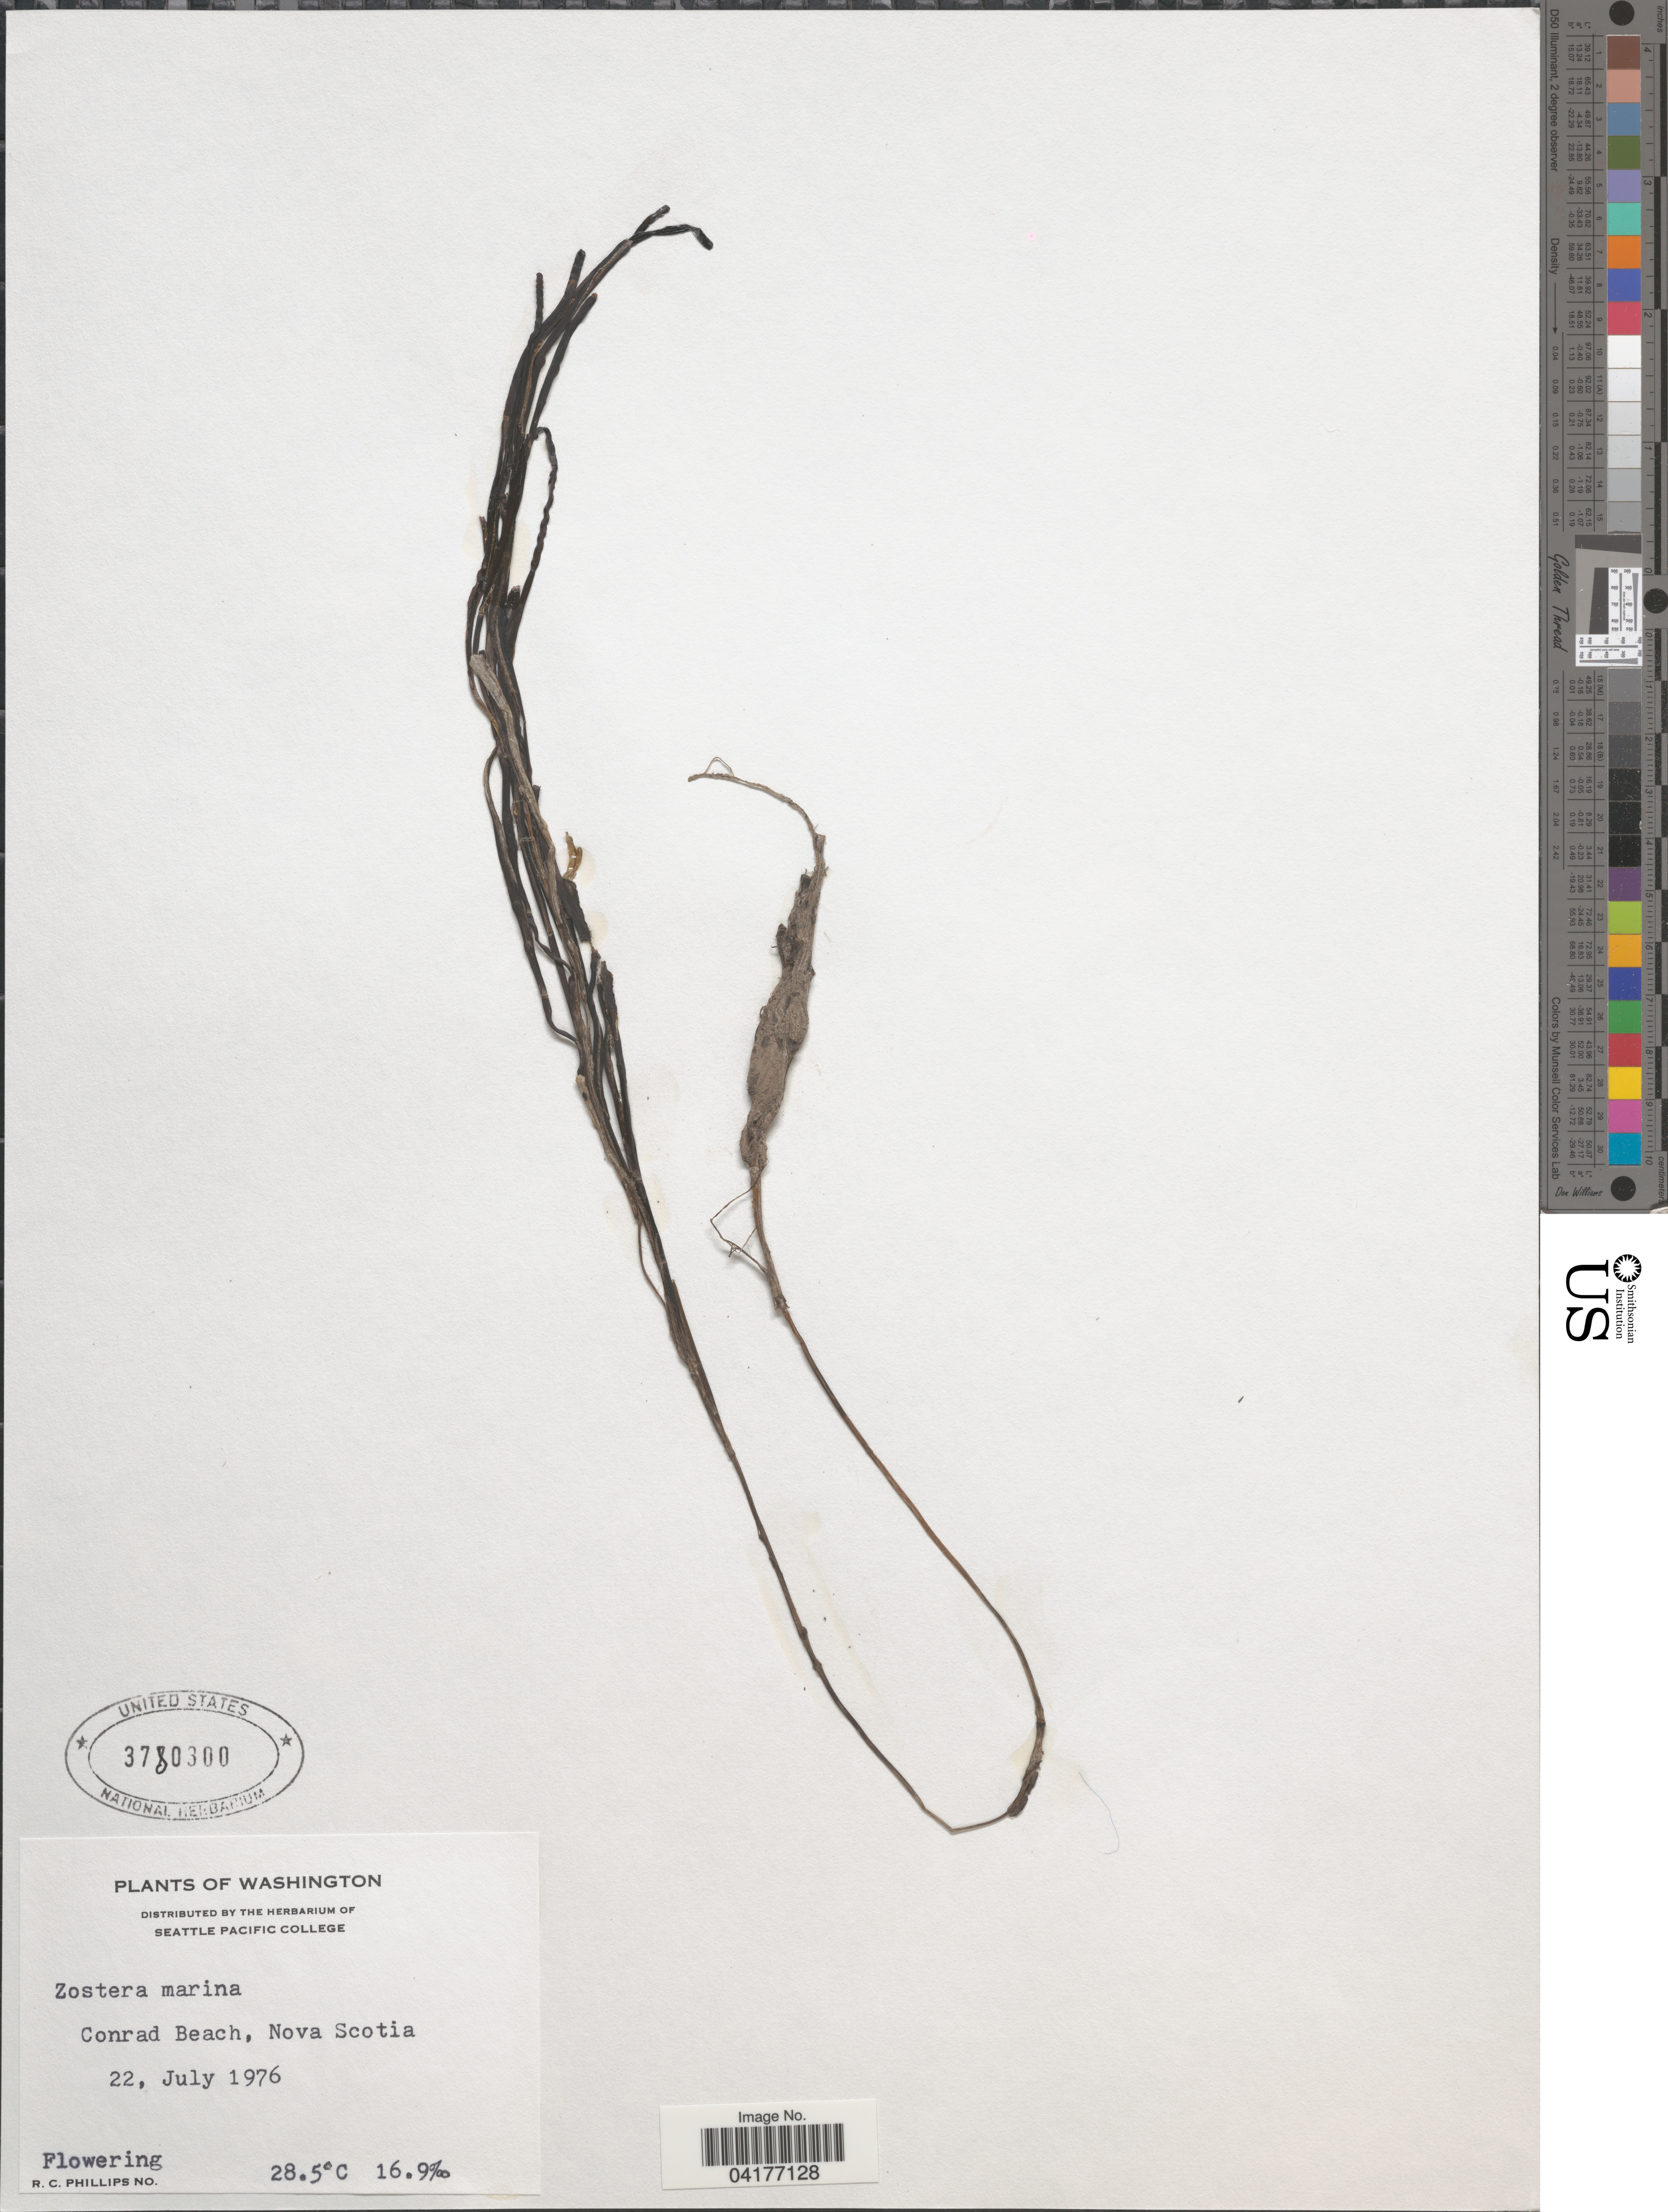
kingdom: Plantae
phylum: Tracheophyta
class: Liliopsida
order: Alismatales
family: Zosteraceae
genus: Zostera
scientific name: Zostera marina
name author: L.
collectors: R. C. Phillips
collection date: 1976-07-22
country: Canada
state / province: Nova Scotia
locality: Conrad Beach.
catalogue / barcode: US 3780300